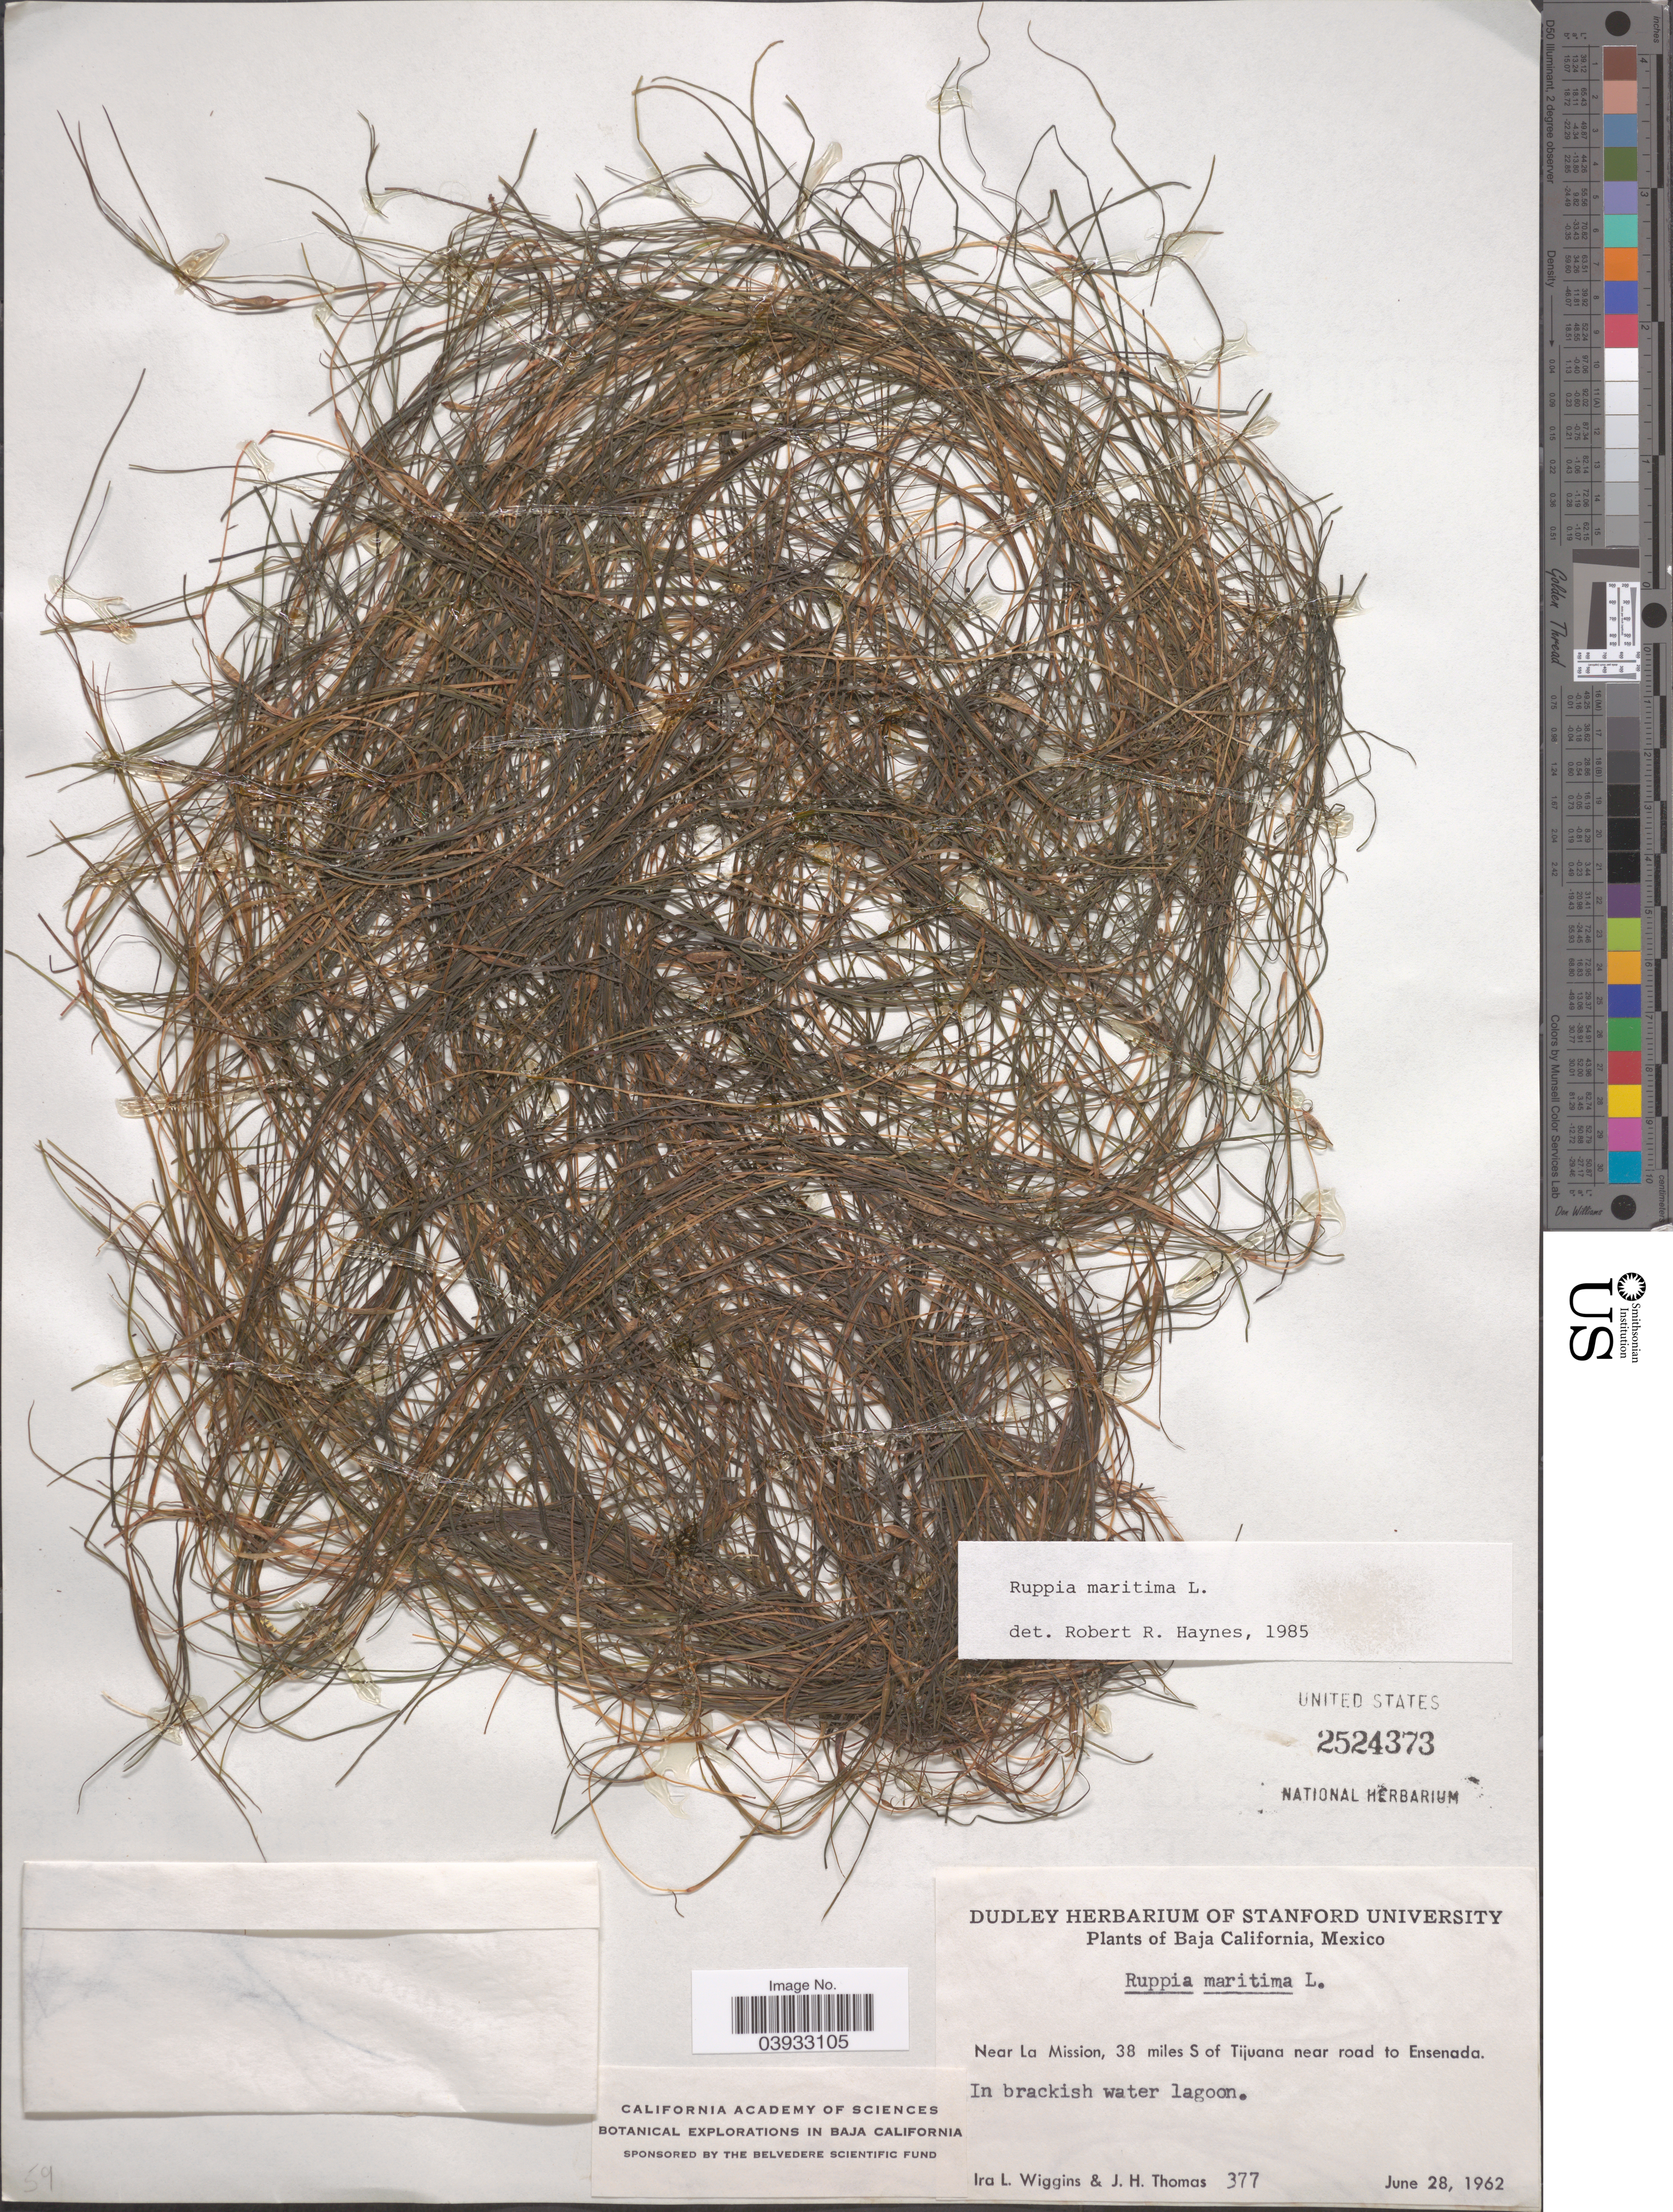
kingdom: Plantae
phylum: Tracheophyta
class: Liliopsida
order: Alismatales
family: Ruppiaceae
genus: Ruppia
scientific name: Ruppia maritima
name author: L.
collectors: I. L. Wiggins & J. H. Thomas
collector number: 377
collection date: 1962-06-28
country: Mexico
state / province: Baja California Norte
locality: Near La Mission, 38 miles S of Tijuana near road to Ensenada.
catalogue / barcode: US 2524373